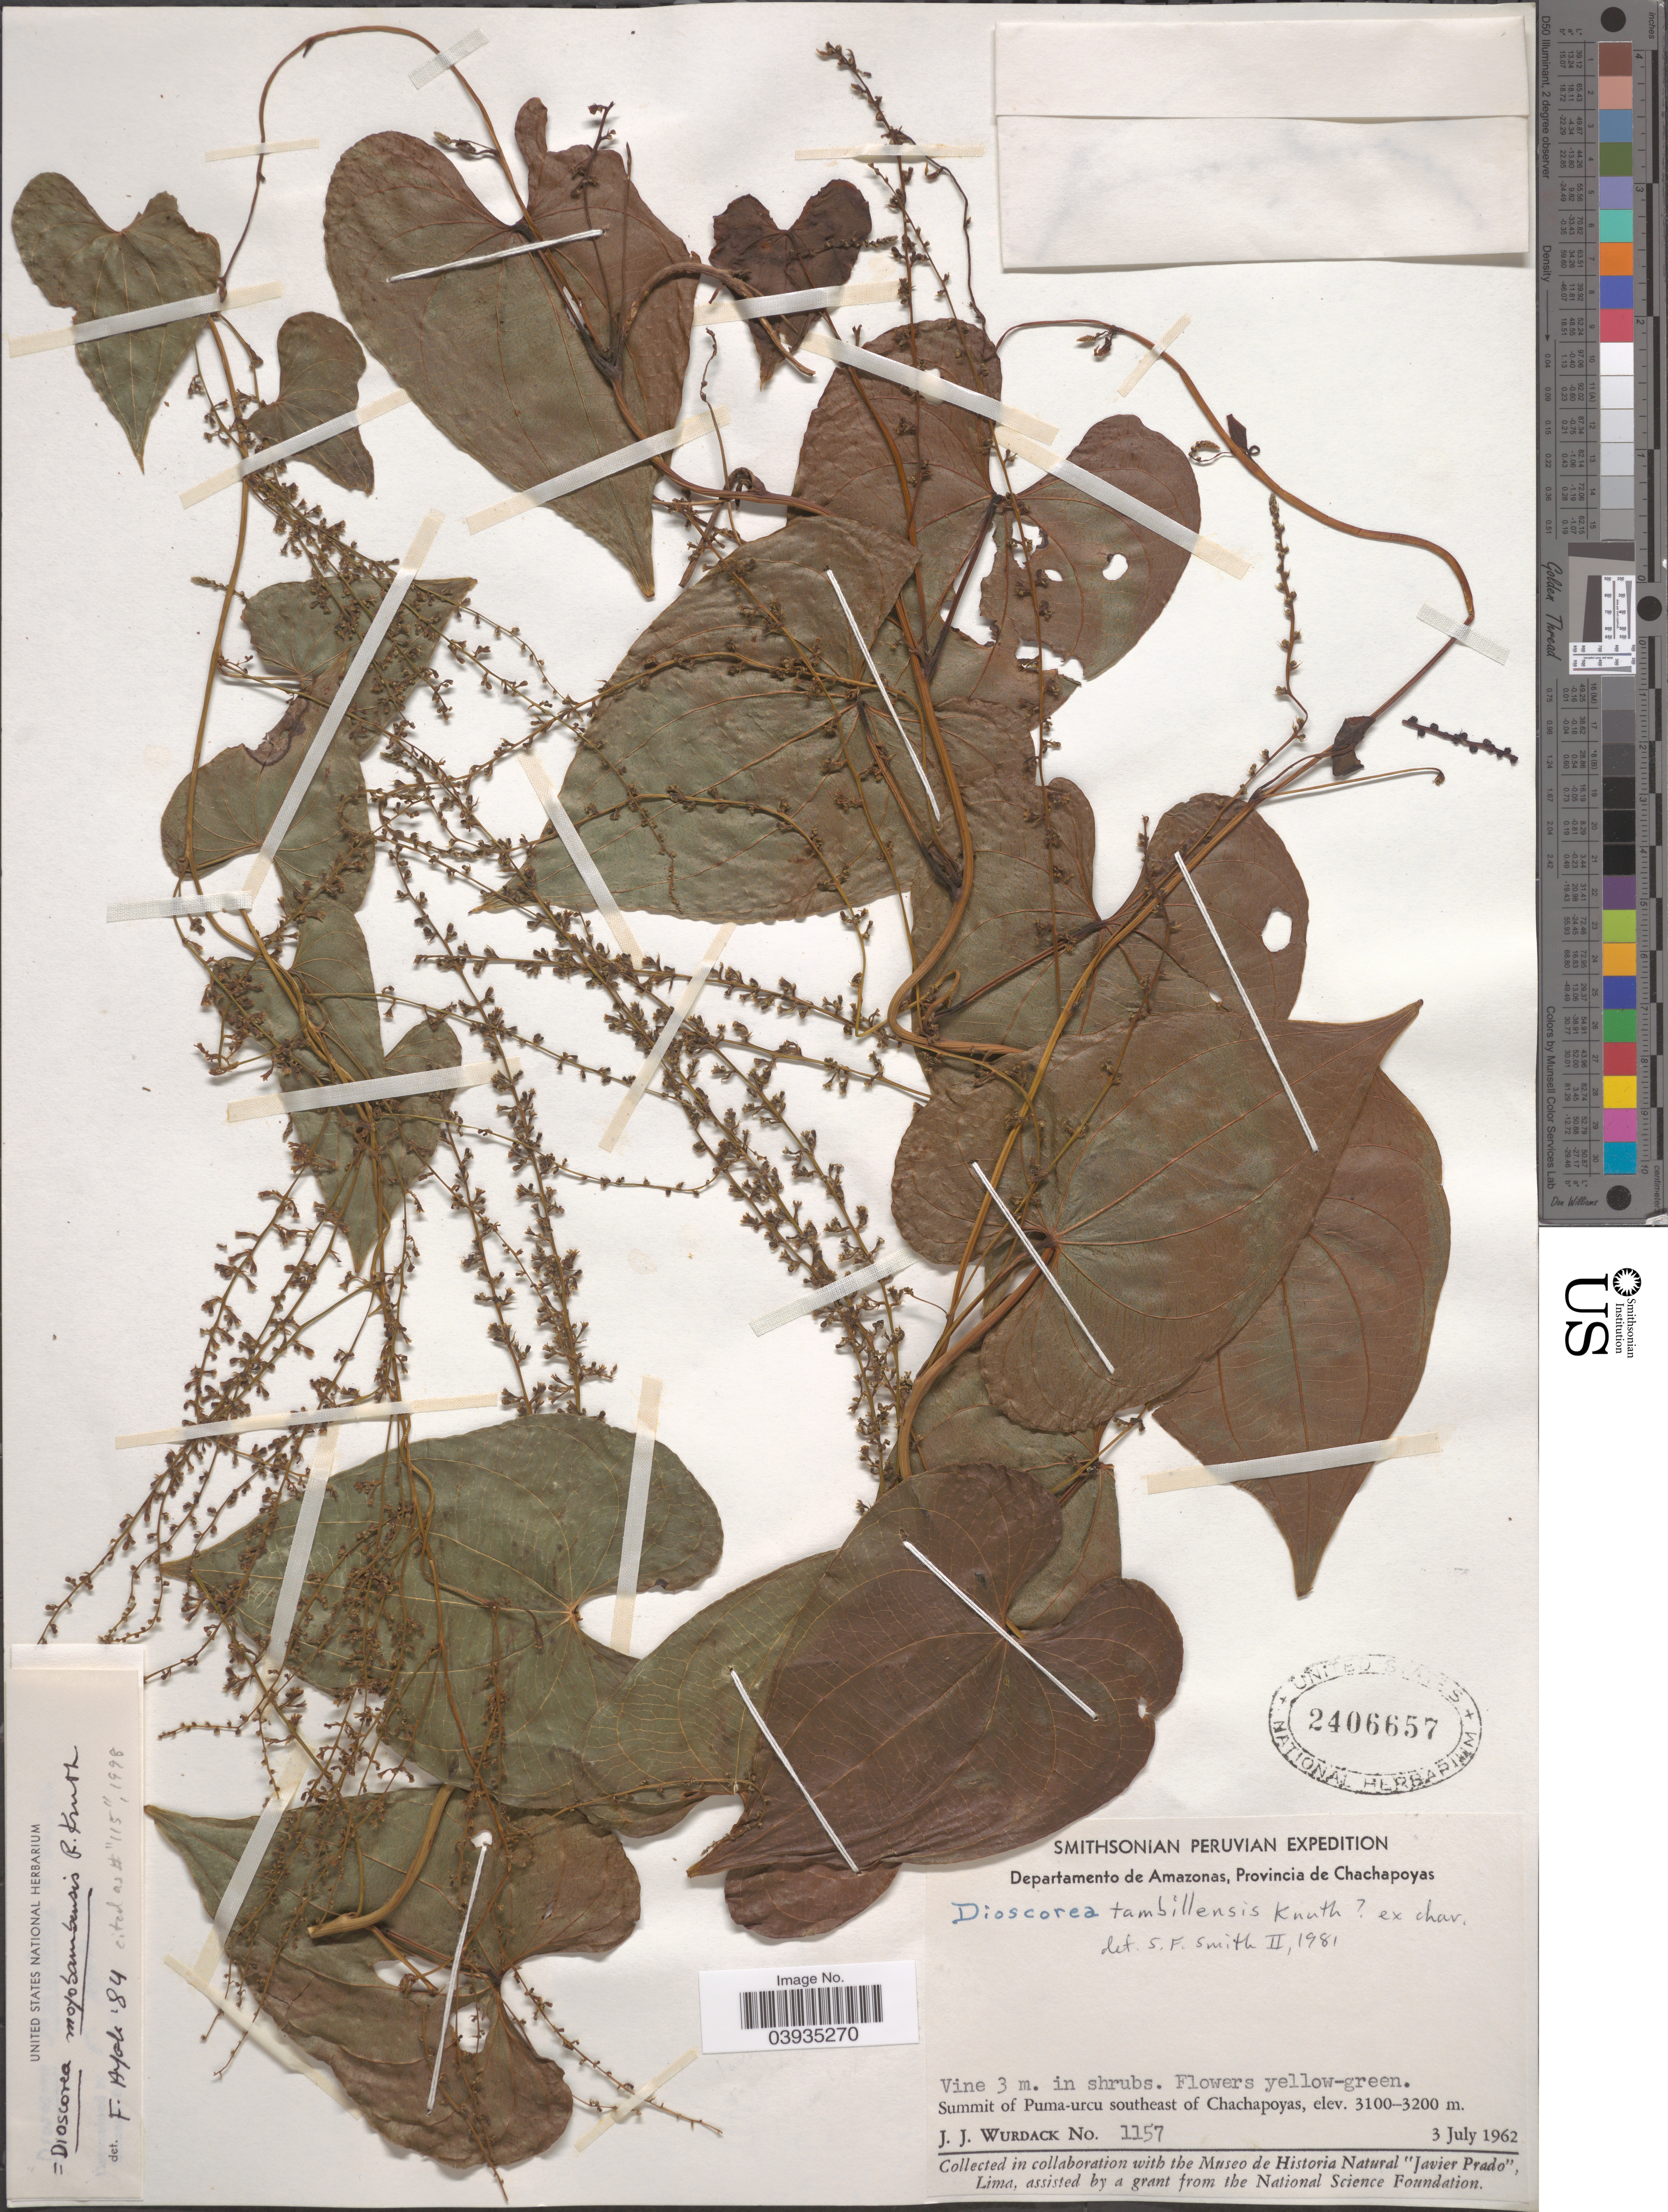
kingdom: Plantae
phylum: Tracheophyta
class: Liliopsida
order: Dioscoreales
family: Dioscoreaceae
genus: Dioscorea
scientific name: Dioscorea moyobambensis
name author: R. Knuth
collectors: J. J. Wurdack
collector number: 1157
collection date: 1962-07-03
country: Peru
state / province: Amazonas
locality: Departamento de Amazonas, Provincia de Chachapoyas. Summit of Puma-urcu southeast of Chachapoyas.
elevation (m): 3100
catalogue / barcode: US 2406657